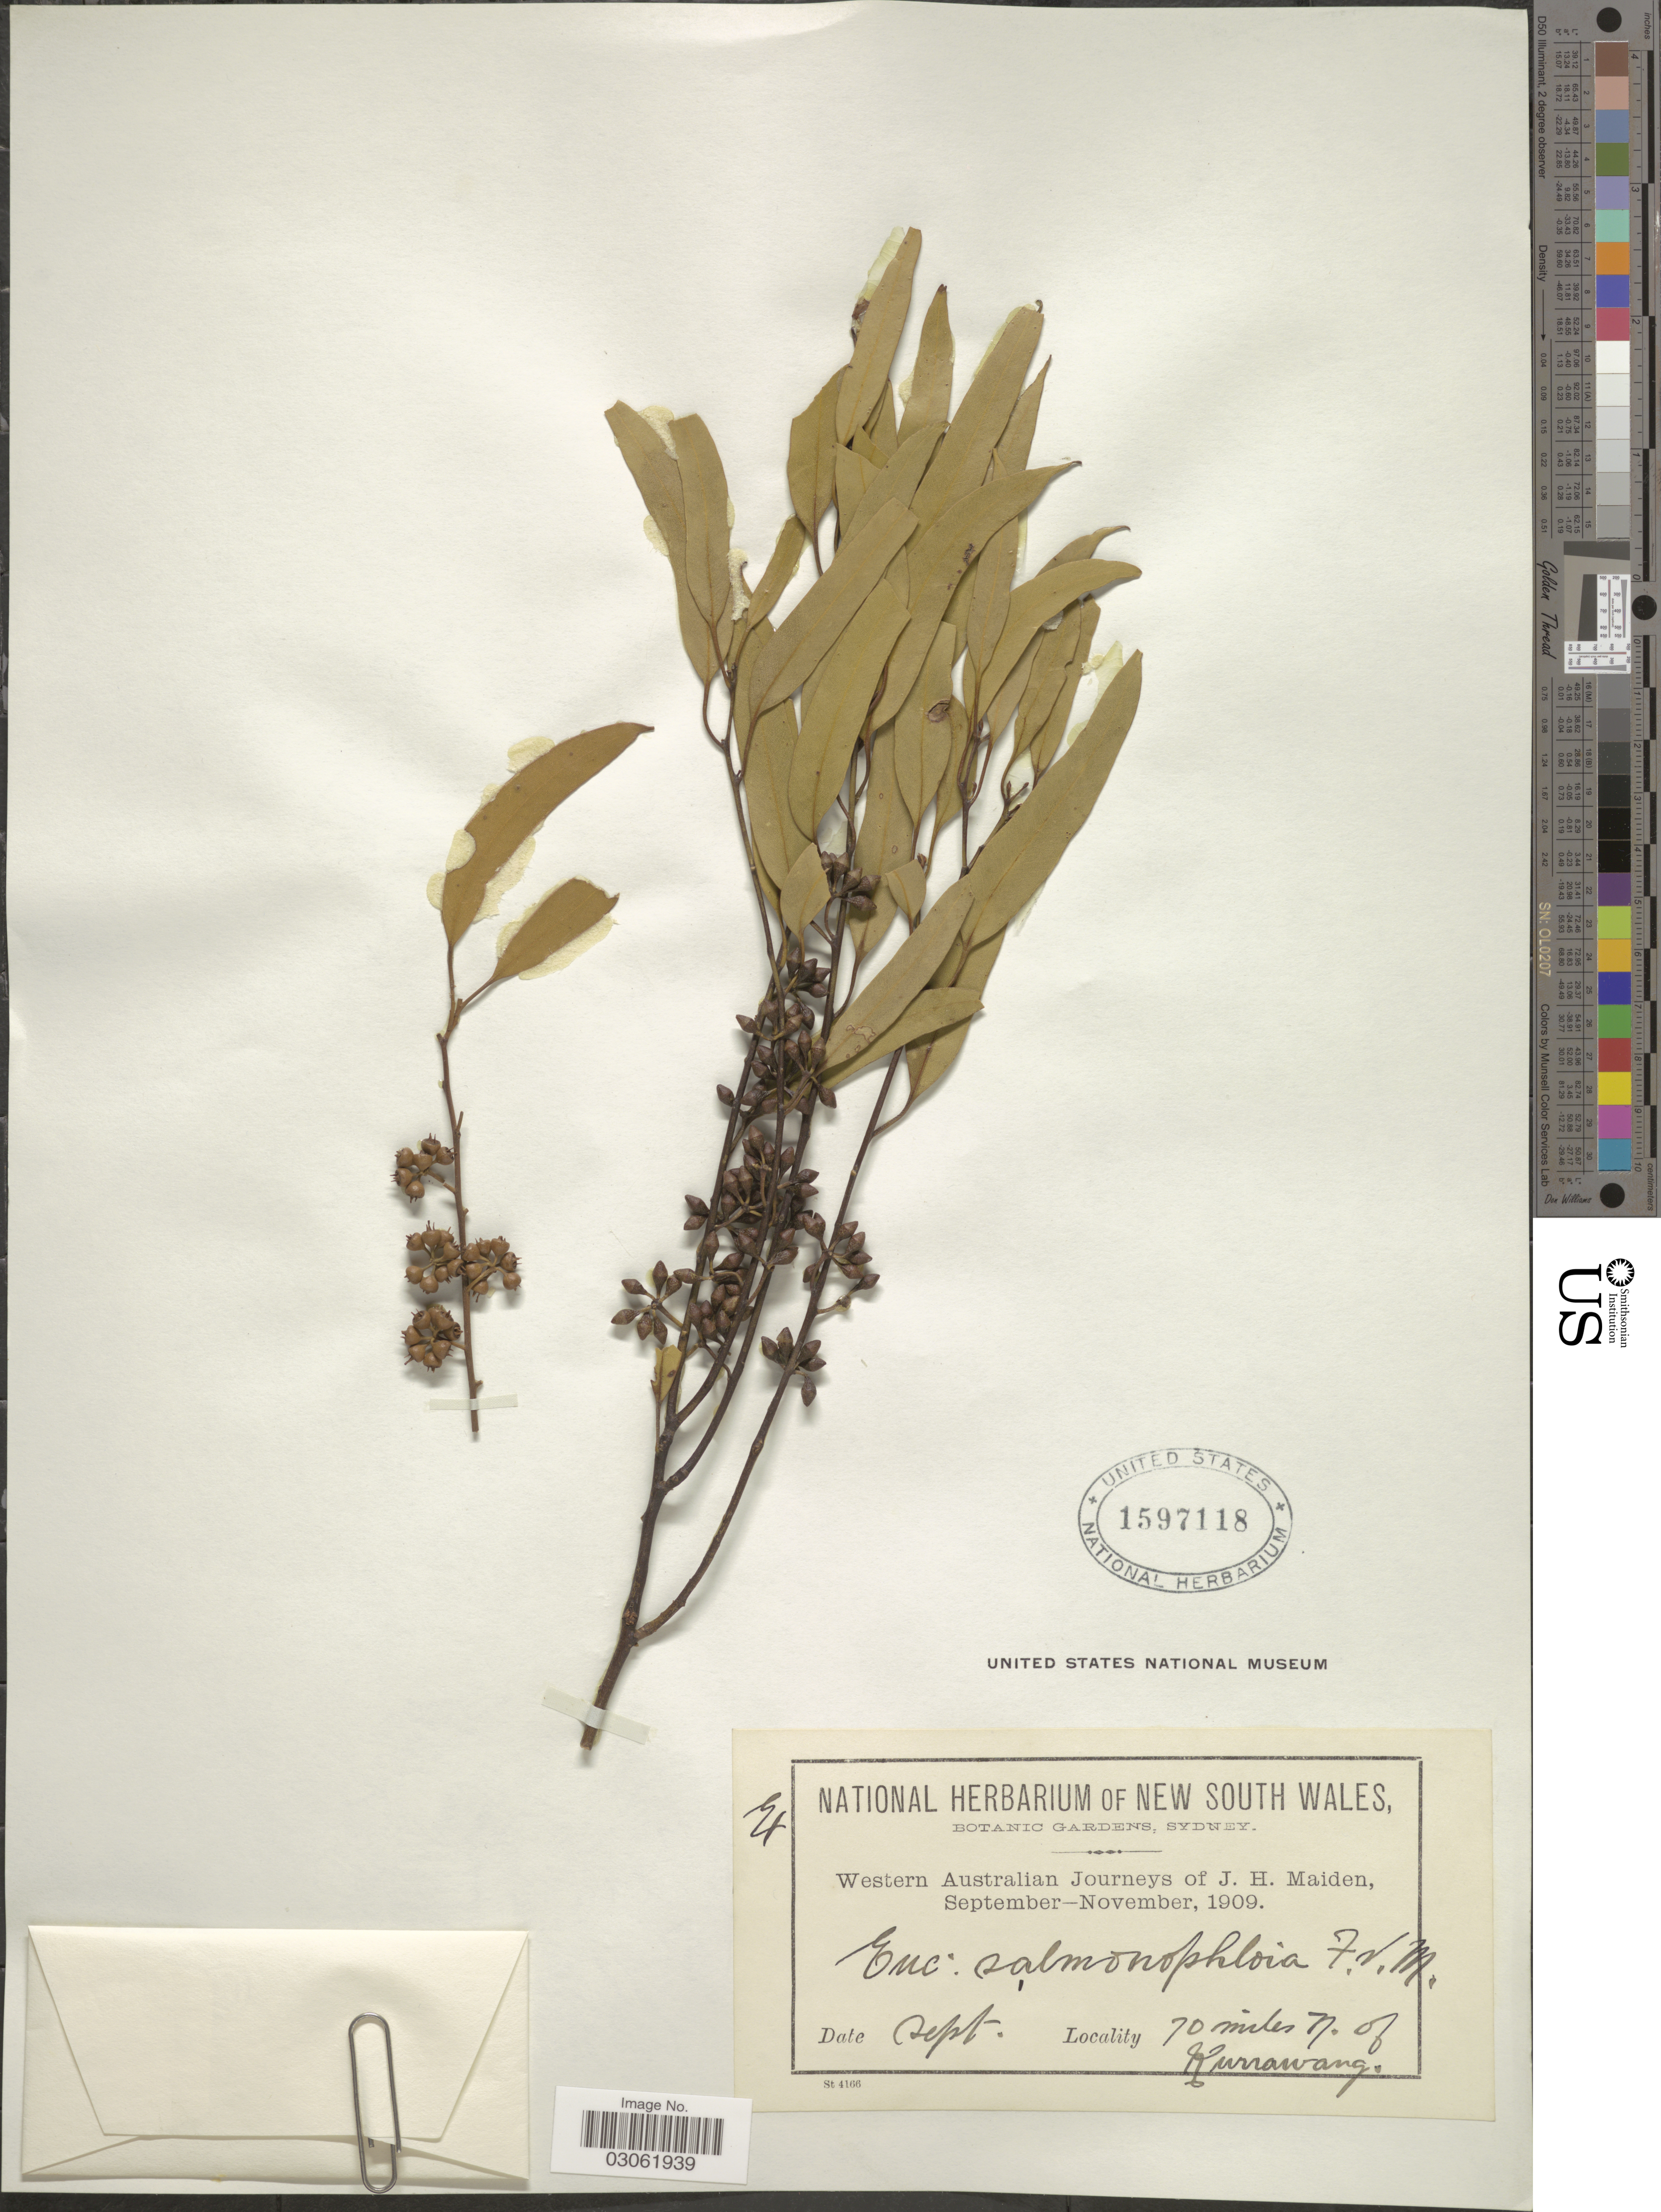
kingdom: Plantae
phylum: Tracheophyta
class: Magnoliopsida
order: Myrtales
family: Myrtaceae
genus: Eucalyptus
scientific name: Eucalyptus salmonophloia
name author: F. Muell.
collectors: J. Maiden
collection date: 1909-09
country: Australia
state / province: New South Wales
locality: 70 miles N. of Kurrawang.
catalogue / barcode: US 1597118